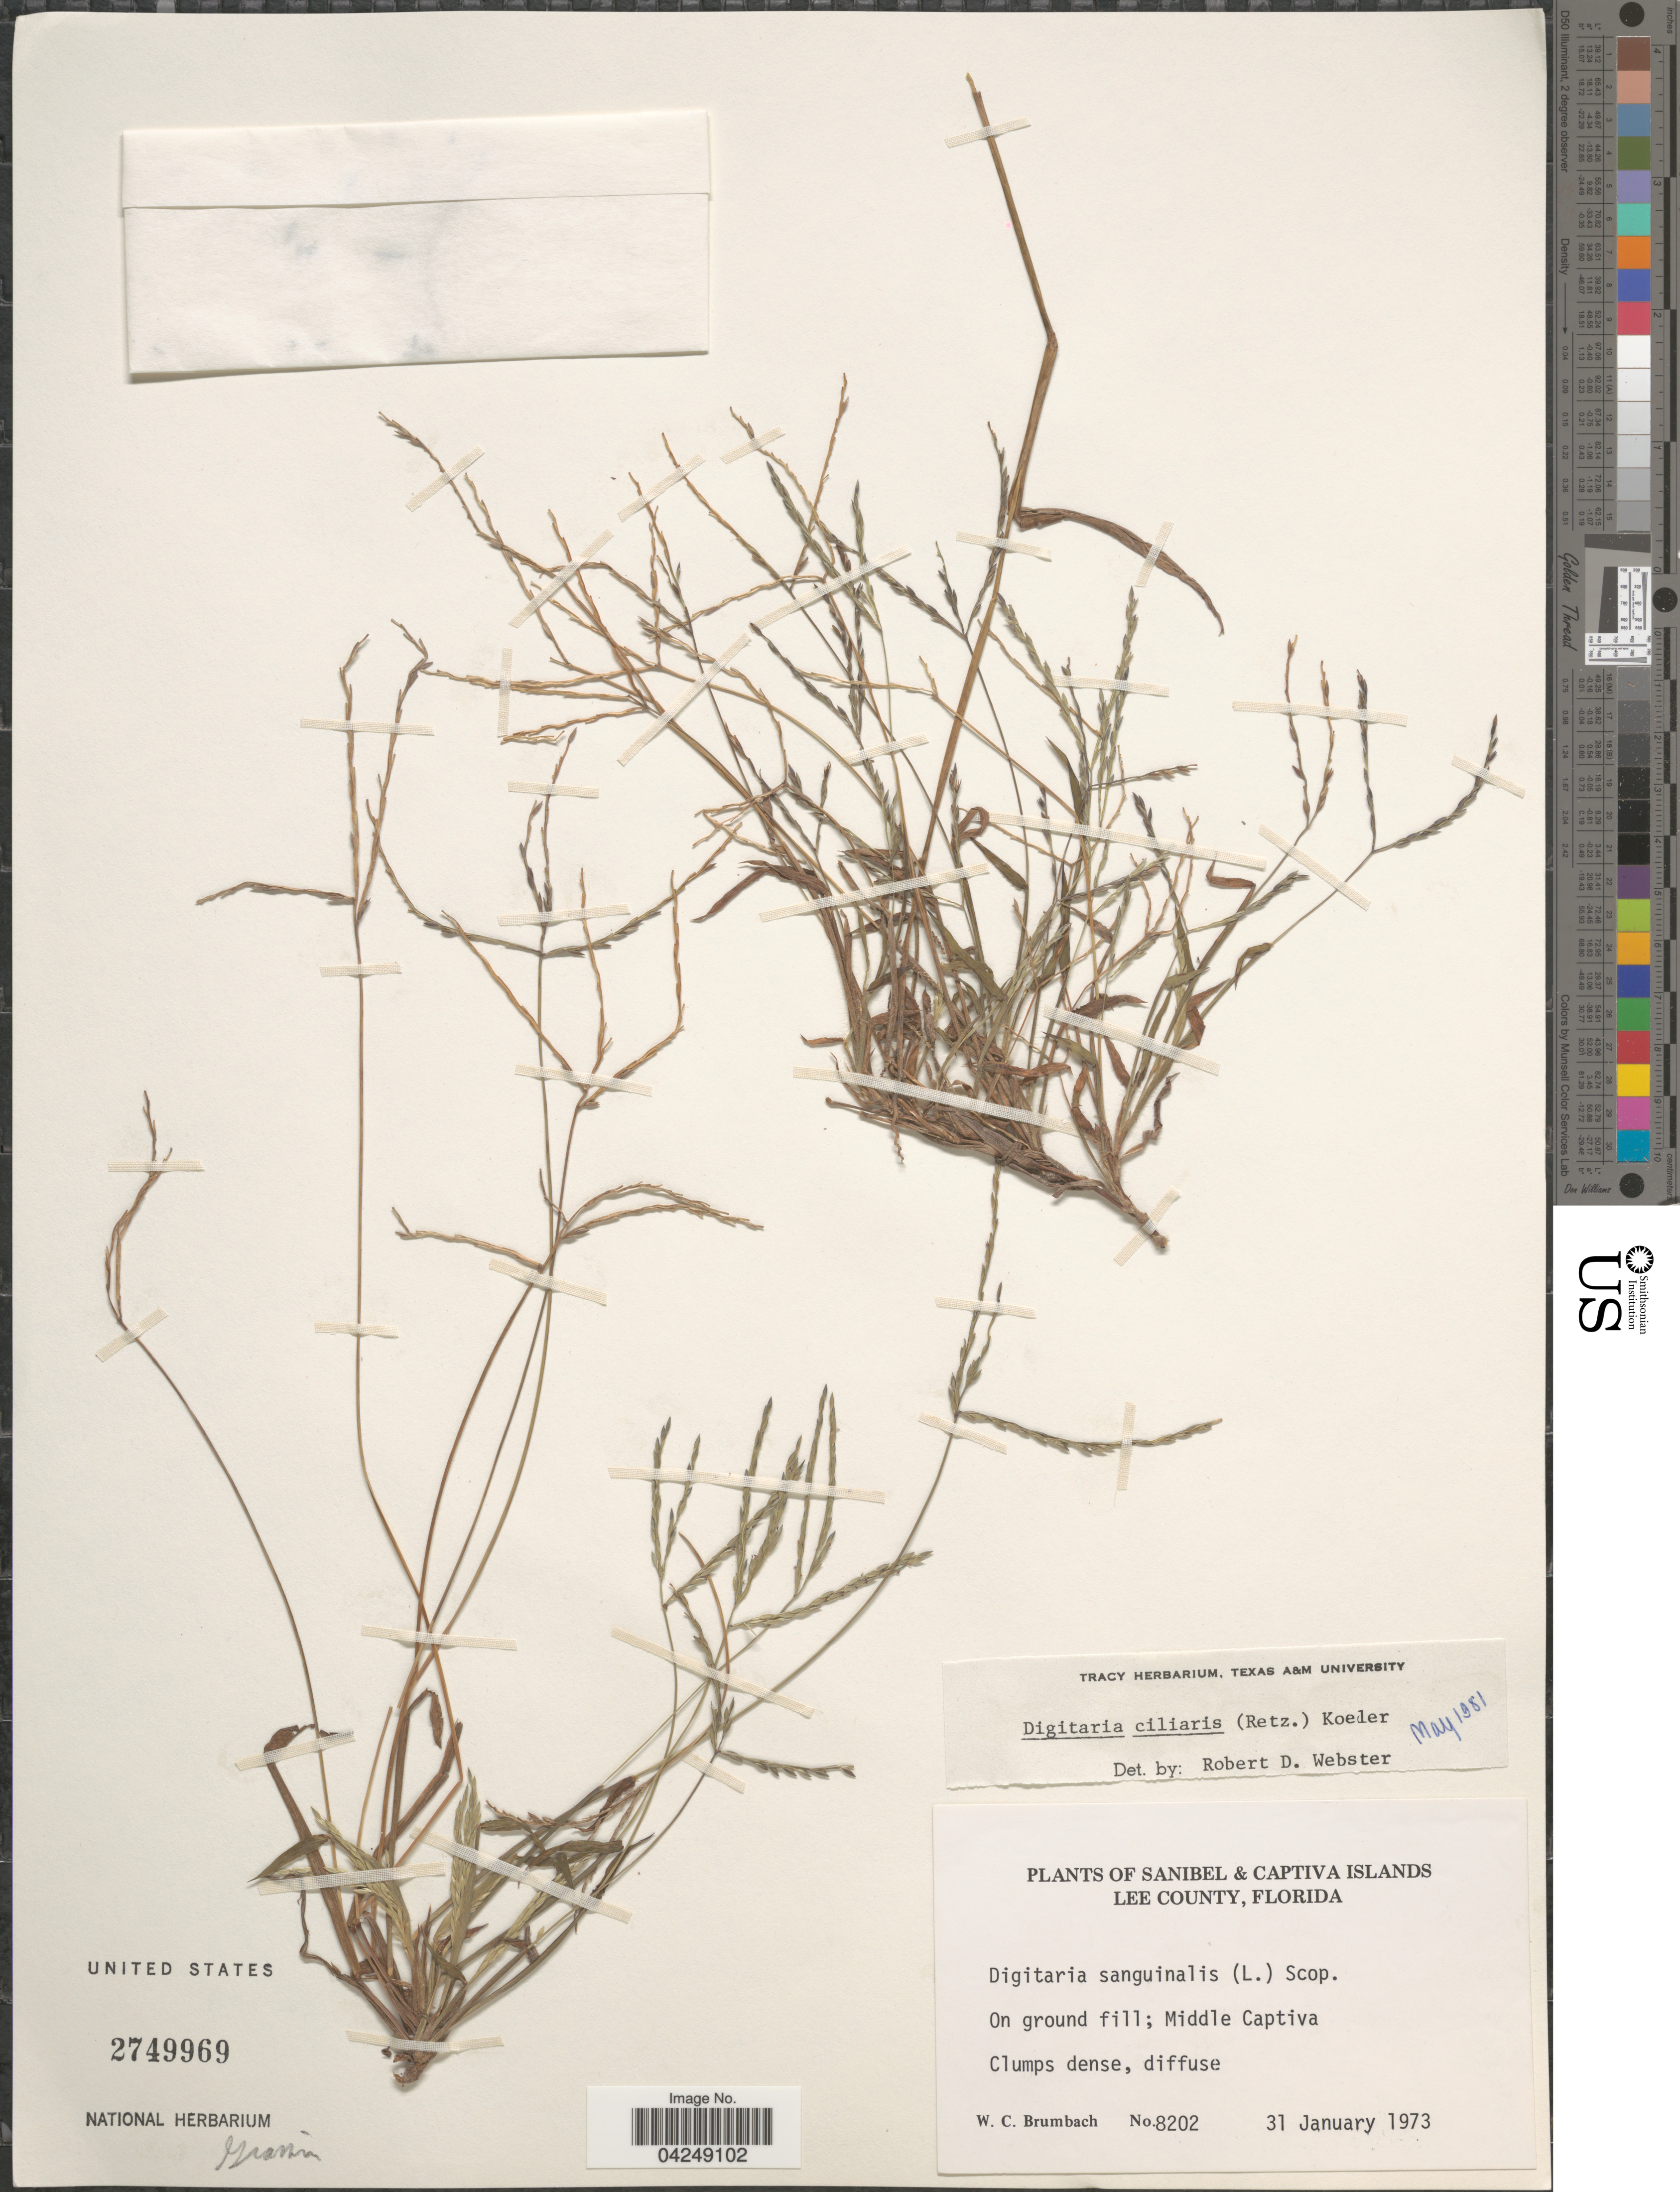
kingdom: Plantae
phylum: Tracheophyta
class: Liliopsida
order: Poales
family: Poaceae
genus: Digitaria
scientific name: Digitaria ciliaris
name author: (Retz.) Koeler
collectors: W. C. Brumbach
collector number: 8202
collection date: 1973-01-31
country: United States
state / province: Florida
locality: Sanibel & Captiva Islands. Lee County. On ground fill; Middle Captiva.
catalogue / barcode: US 2749969